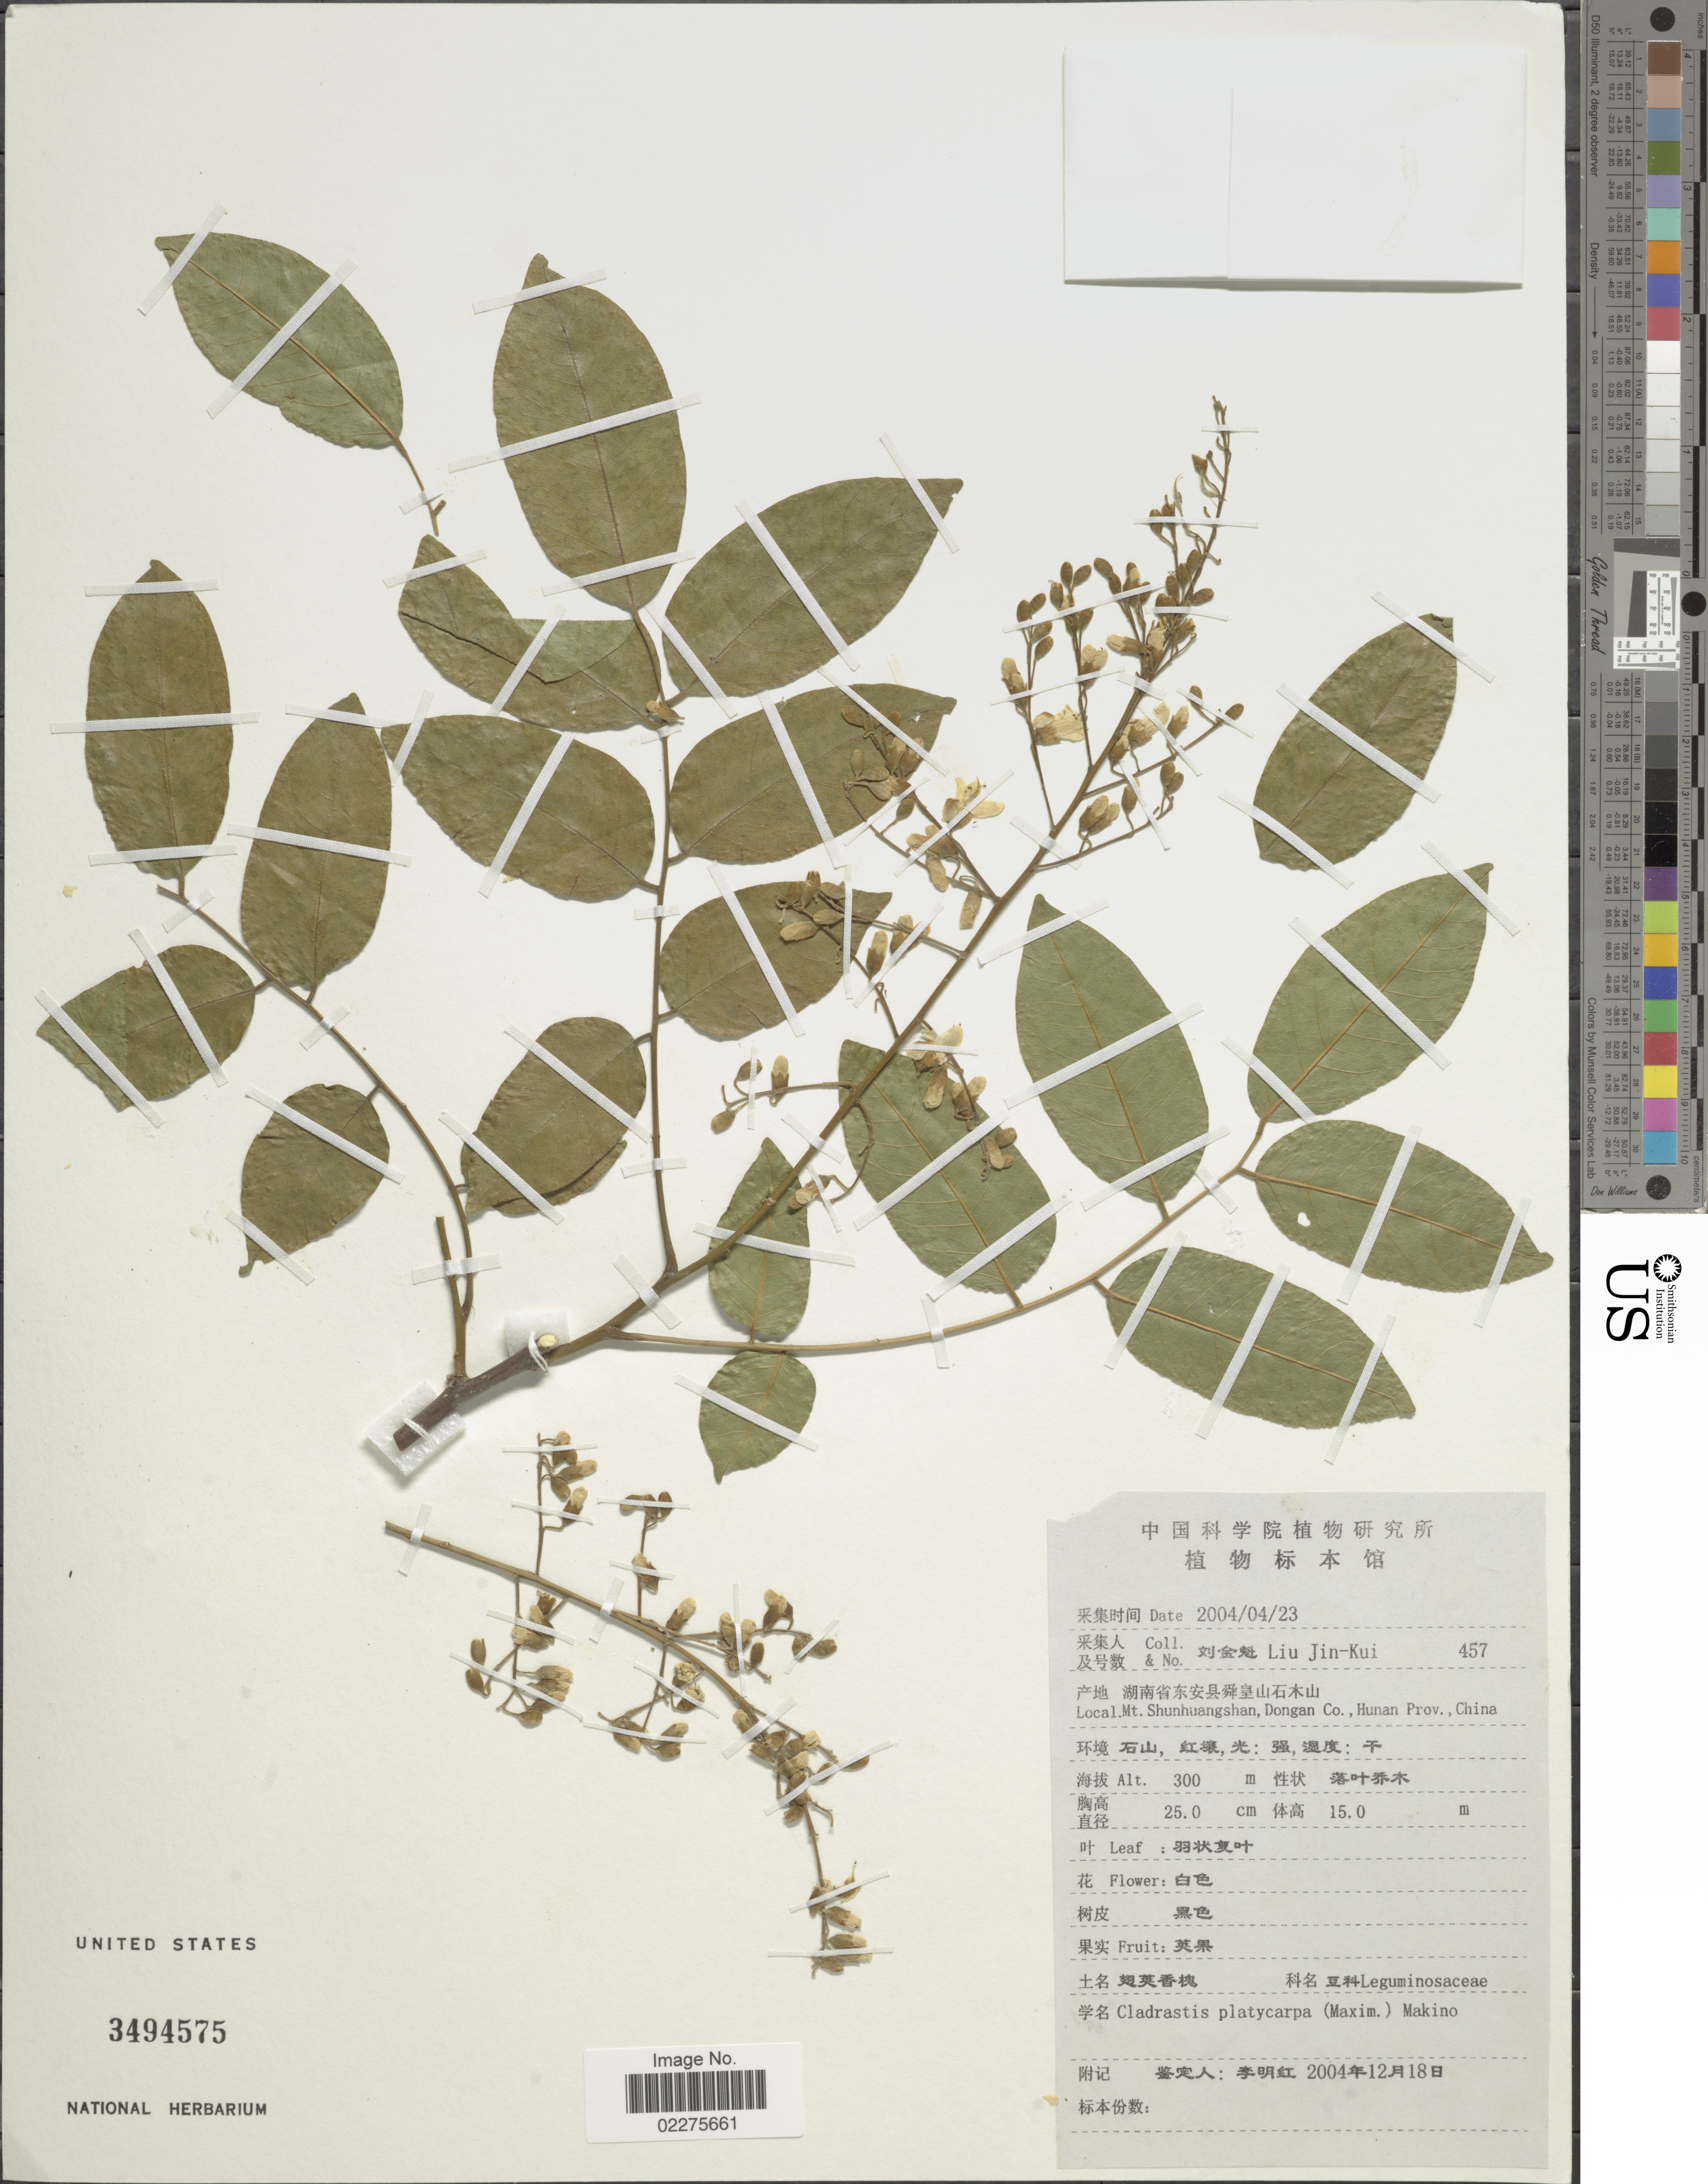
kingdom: Plantae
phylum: Tracheophyta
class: Magnoliopsida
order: Fabales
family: Fabaceae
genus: Cladrastis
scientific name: Cladrastis platycarpa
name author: (Maxim.) Makino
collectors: Liu Jin-Kui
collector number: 457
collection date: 2004-04-23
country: China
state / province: Hunan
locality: Mt. Shunhuangshan, Dongan Co.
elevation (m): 300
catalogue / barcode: US 3494575